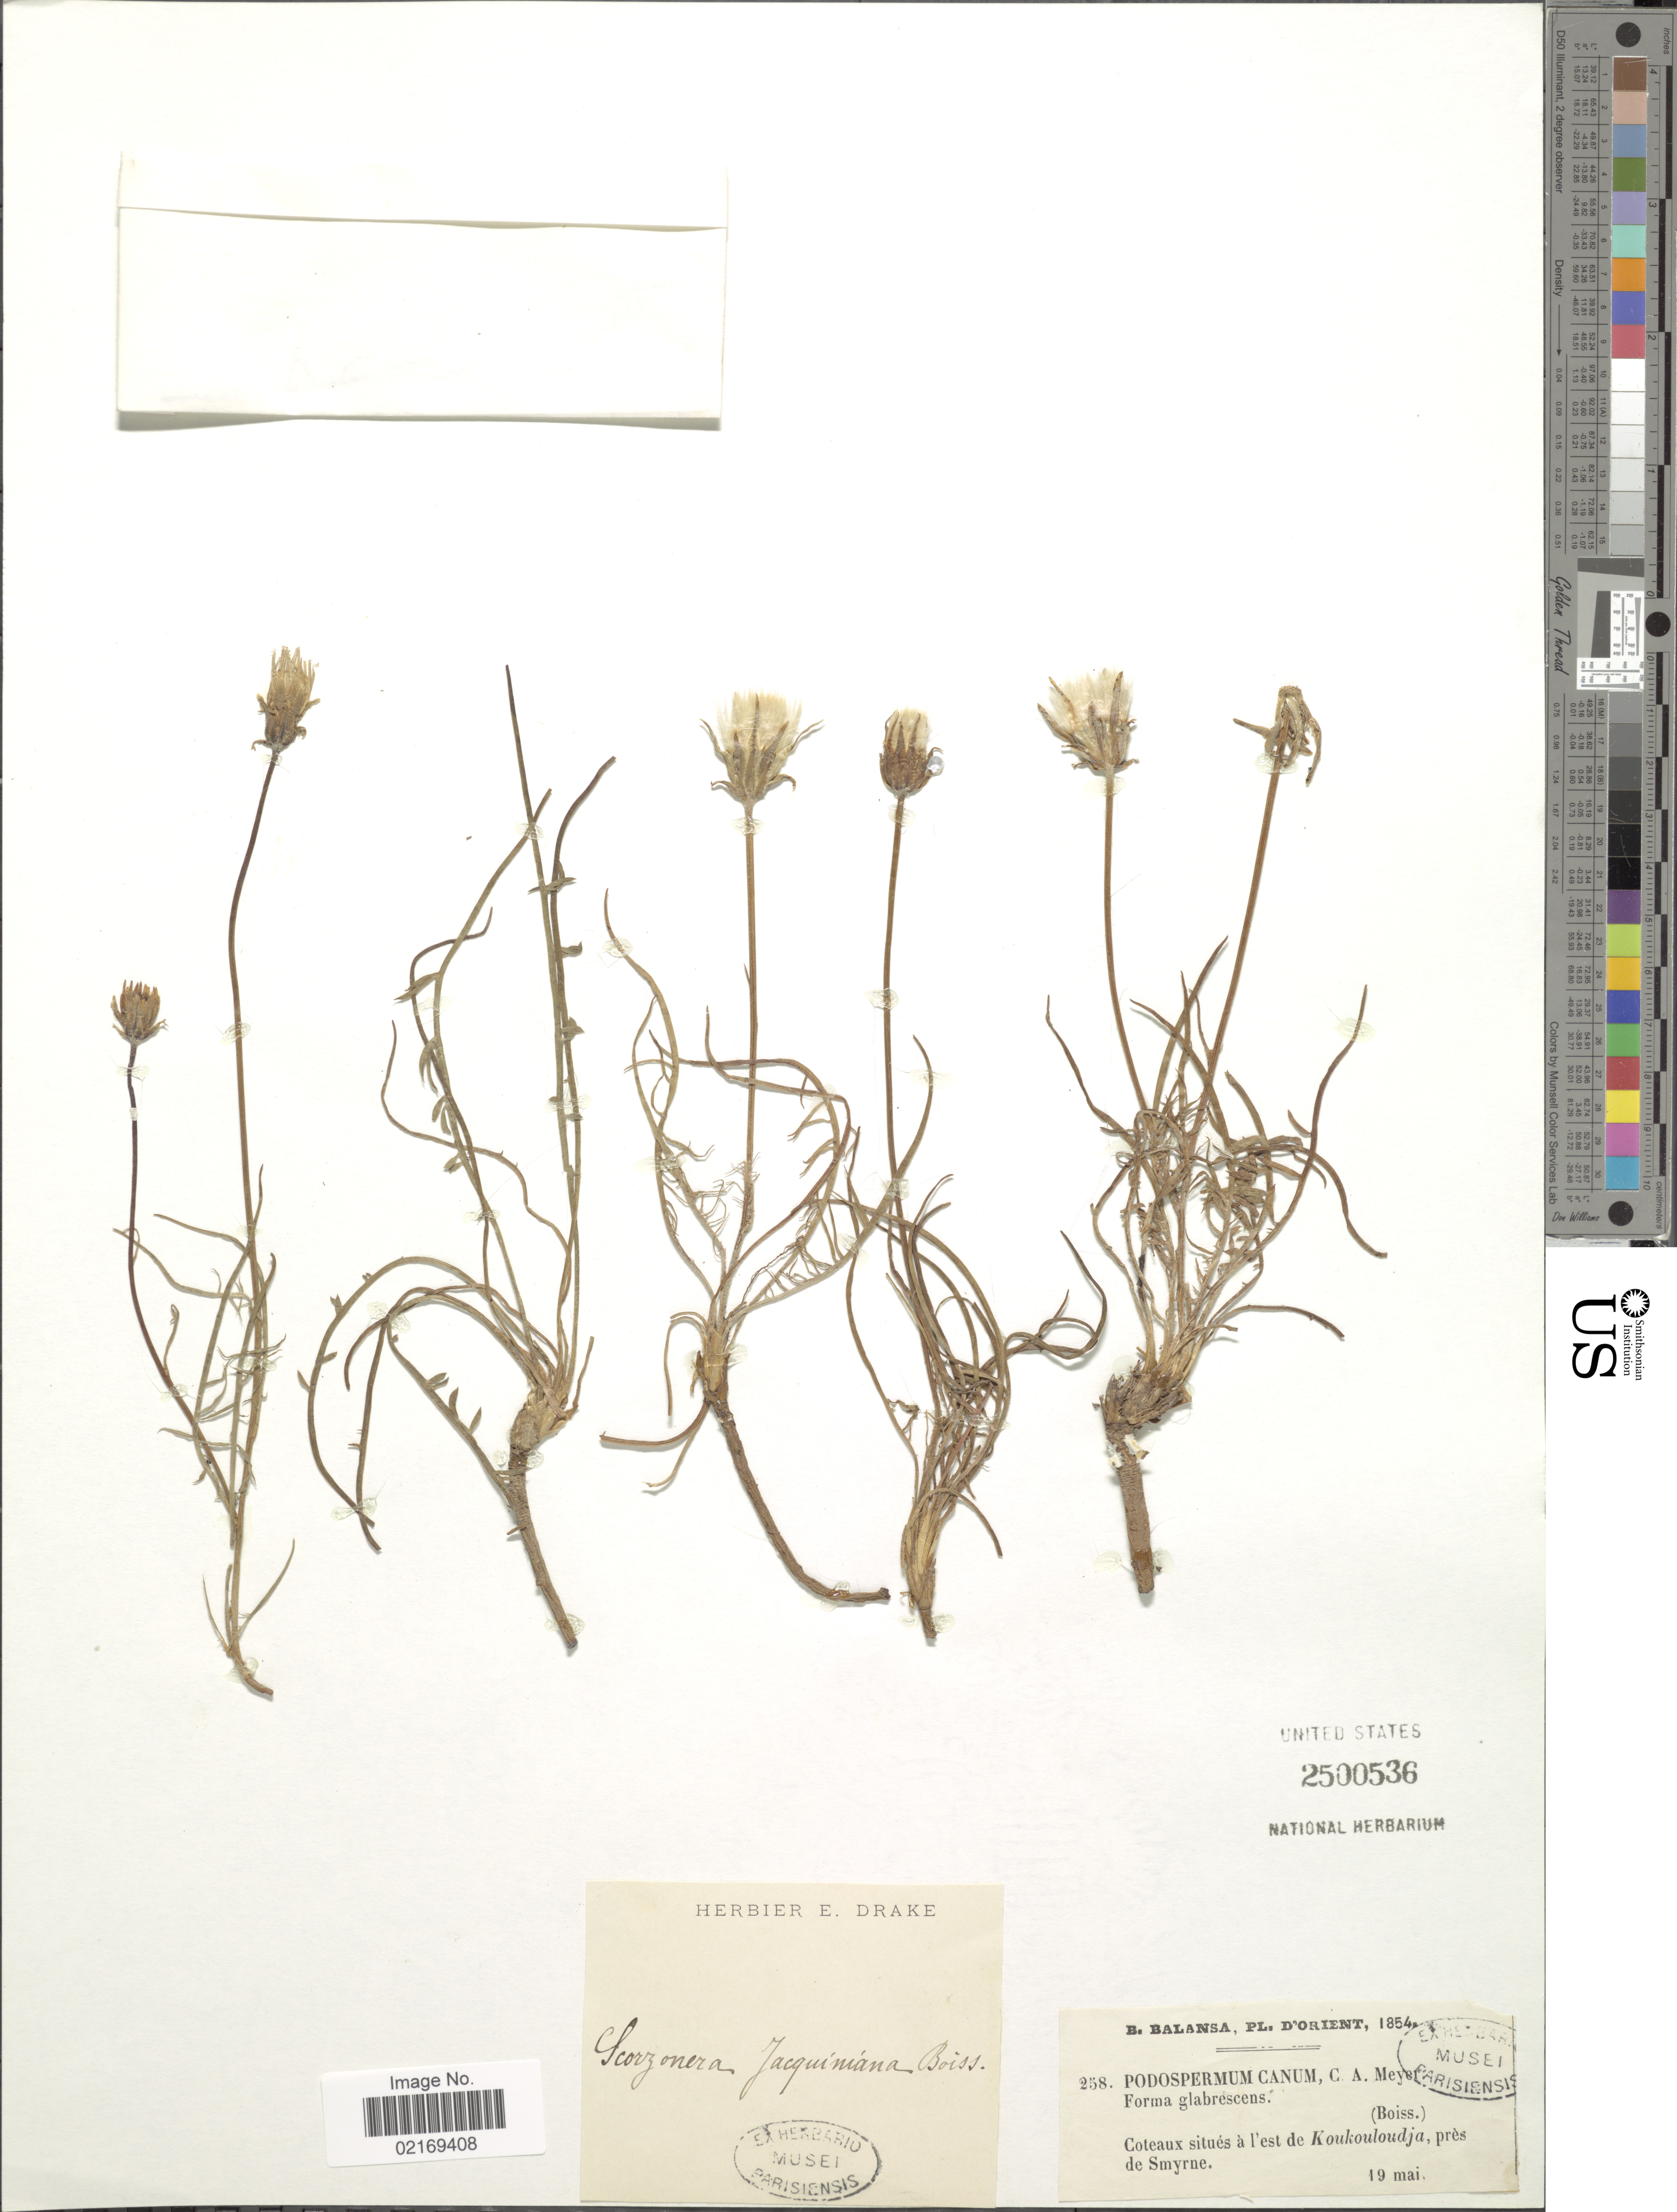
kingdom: Plantae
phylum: Tracheophyta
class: Magnoliopsida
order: Asterales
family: Asteraceae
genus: Podospermum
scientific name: Podospermum canum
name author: C.A. Mey.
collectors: B. Balansa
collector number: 258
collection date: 1854-05-19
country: Turkey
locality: Pl. orient., Coteaux situes a l'est de Koukouloudja, pres de Smyrne.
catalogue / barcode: US 2500536